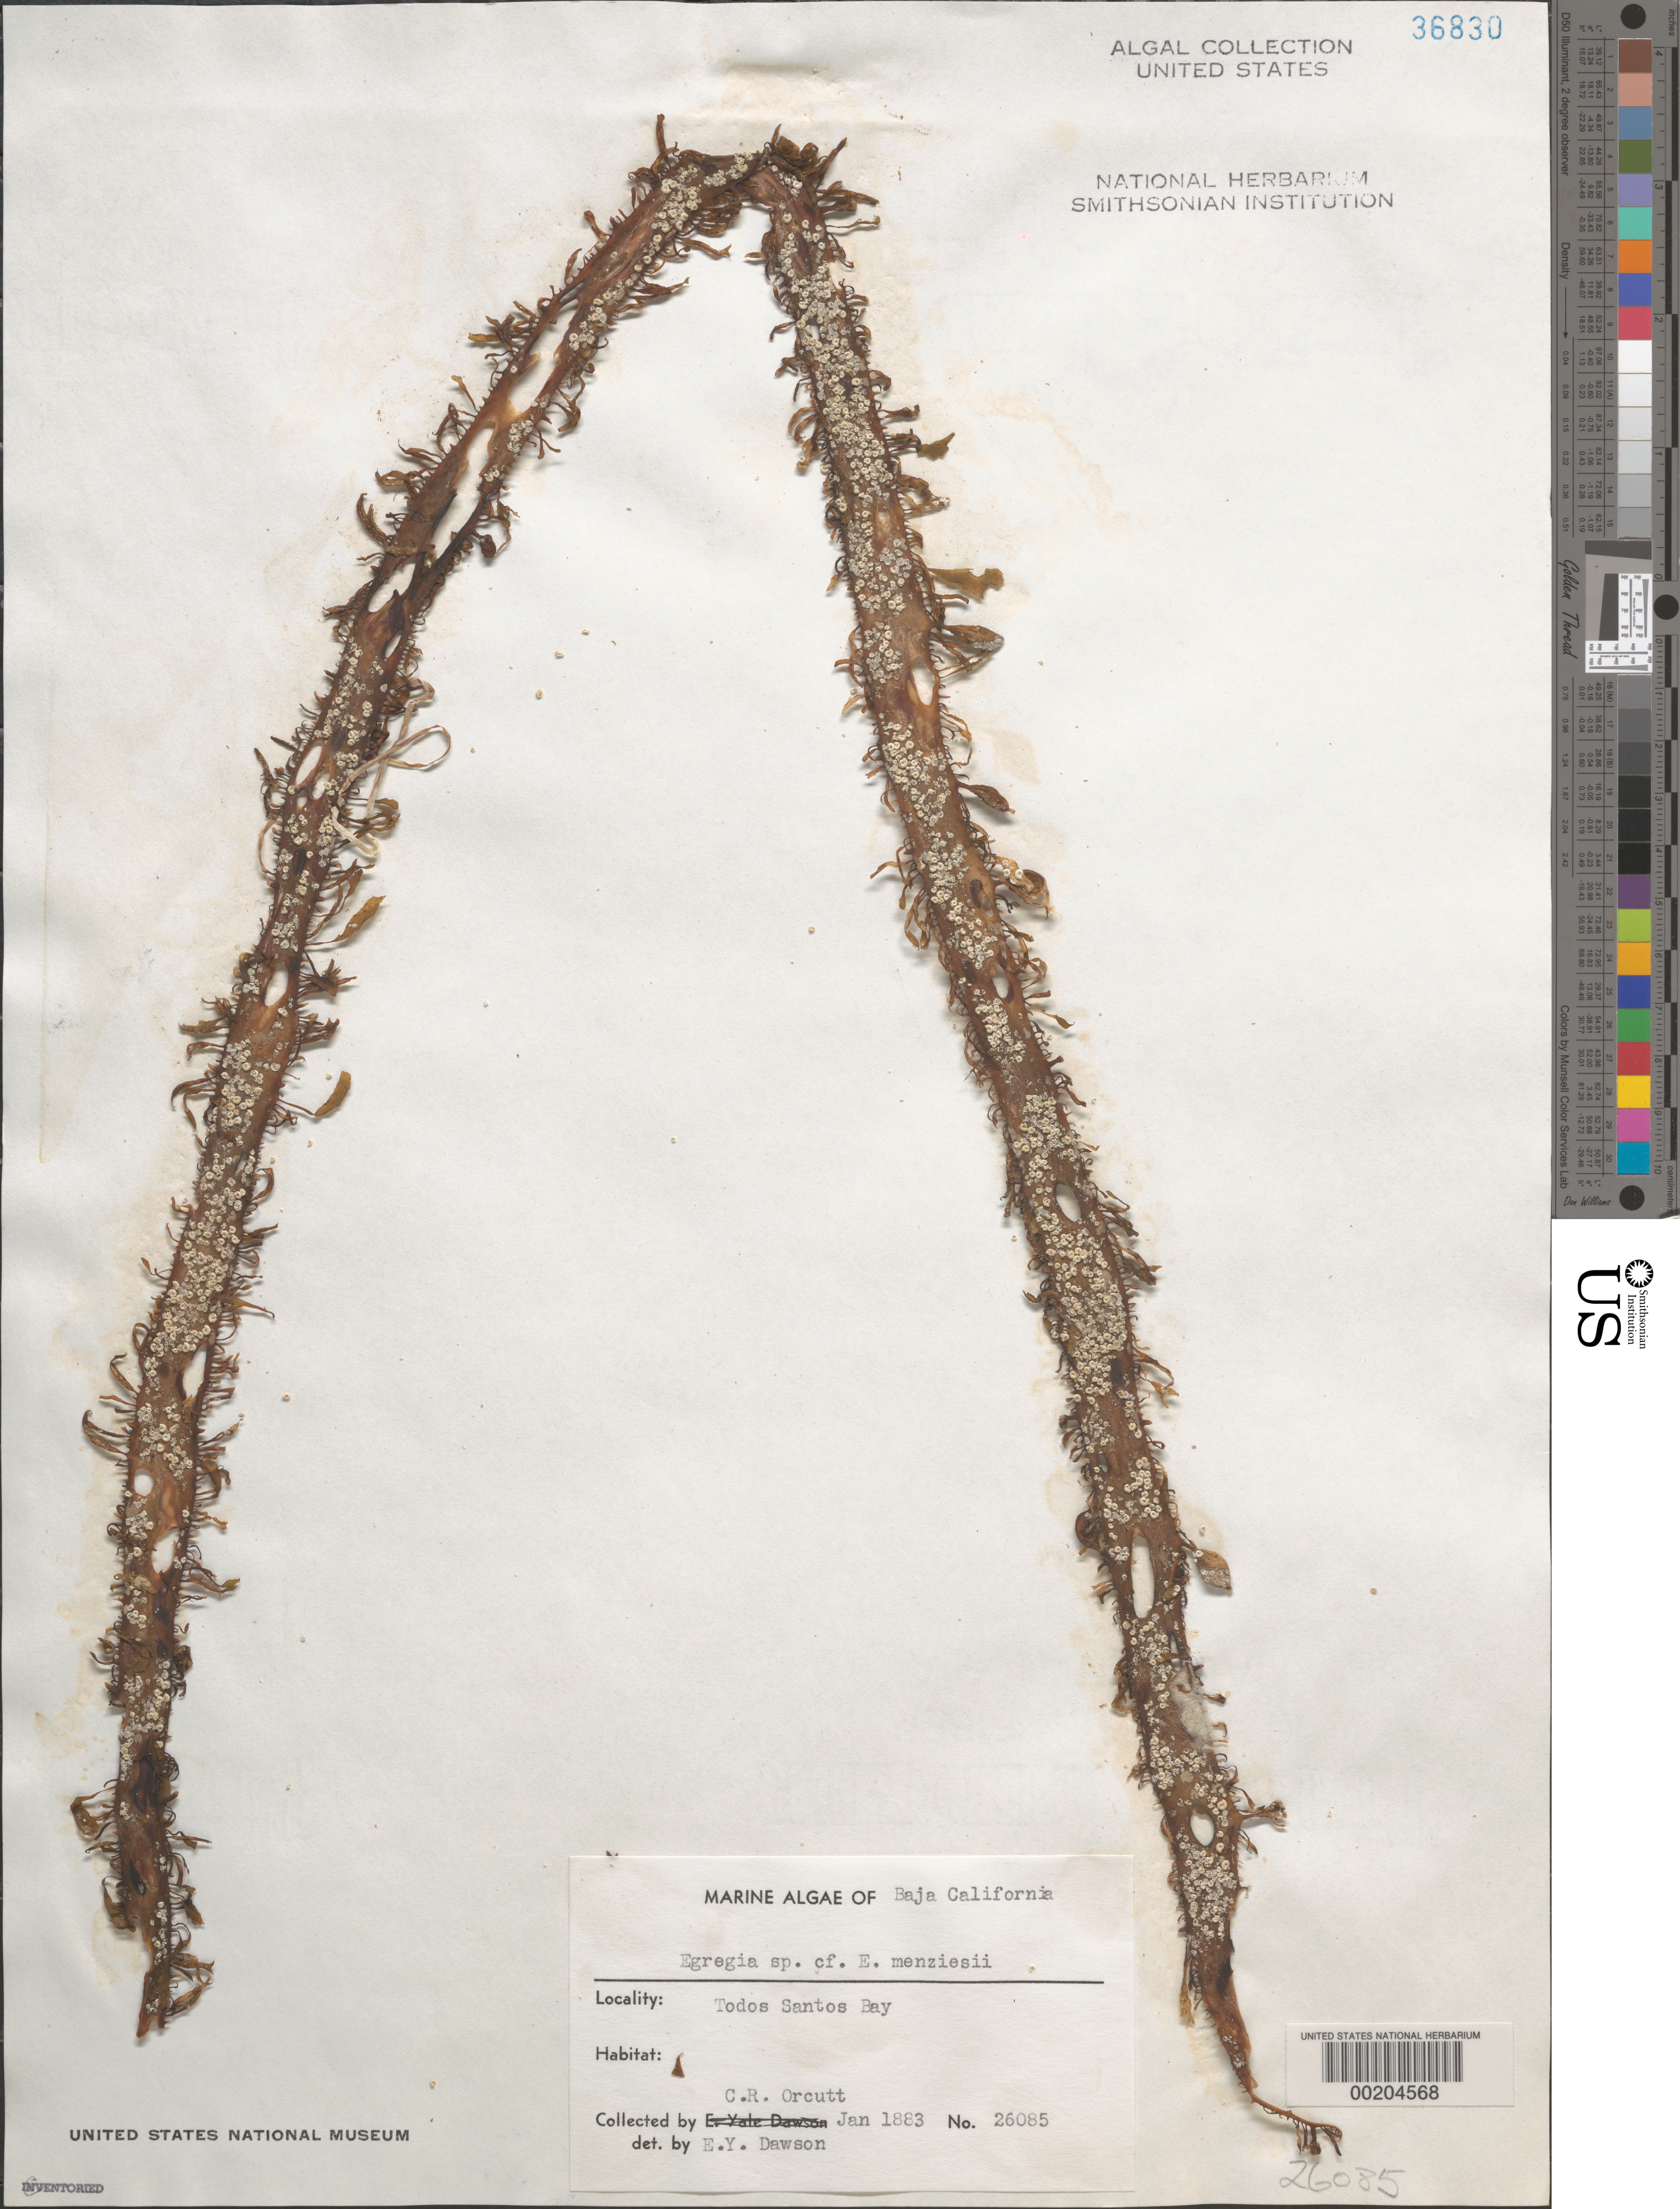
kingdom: Chromista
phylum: Ochrophyta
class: Phaeophyceae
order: Laminariales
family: Lessoniaceae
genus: Egregia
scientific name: Egregia menziesii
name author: (Turner) Aresch.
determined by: Dawson, E. Y.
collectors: C. R. Orcutt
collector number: EYD 26085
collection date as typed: Jan 1883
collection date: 1883-01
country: Mexico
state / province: Baja California Sur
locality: Bahia de Todos Santos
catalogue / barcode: US 36830